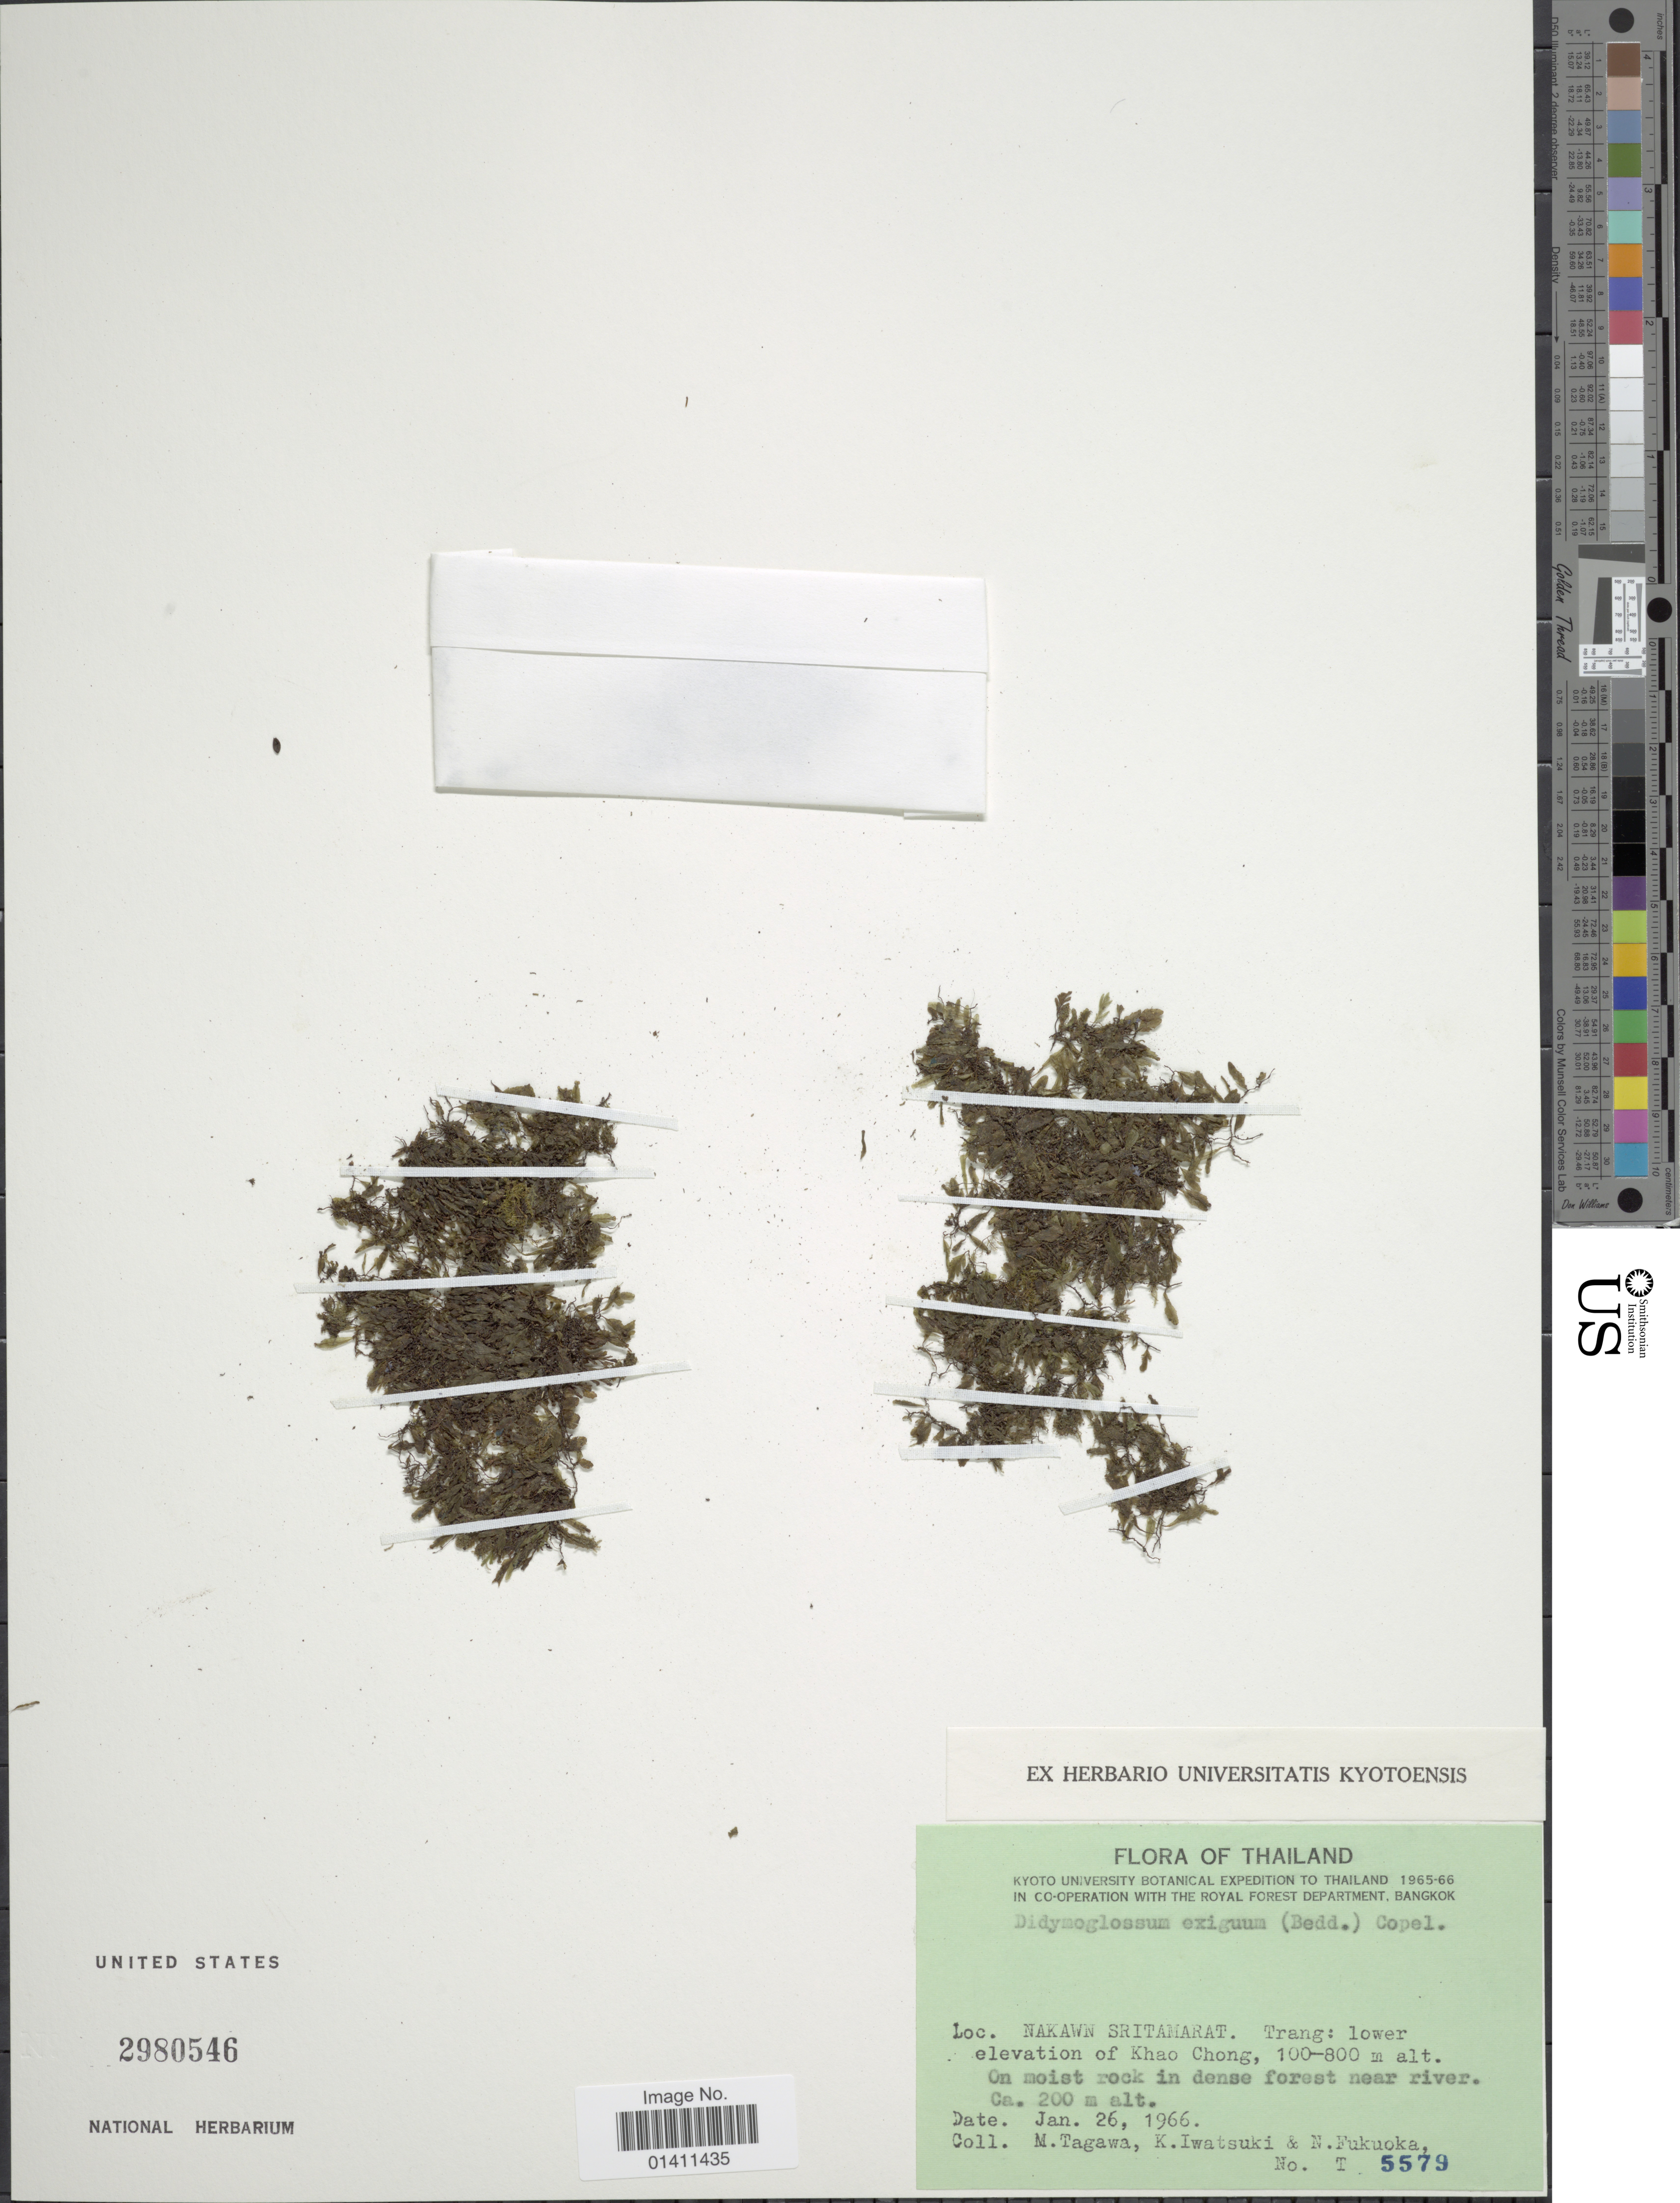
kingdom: Plantae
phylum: Tracheophyta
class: Polypodiopsida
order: Hymenophyllales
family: Hymenophyllaceae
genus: Didymoglossum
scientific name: Didymoglossum exiguum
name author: (Bedd.) Copel.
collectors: M. Tagawa, K. Iwatsuki & N. Fukuoka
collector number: T5579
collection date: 1966-01-26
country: Thailand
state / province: Trang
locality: Nakawn Sritamarat. Trang: lower elevation of Khao Chong. On moist rock in dense forest near river.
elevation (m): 200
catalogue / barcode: US 2980546